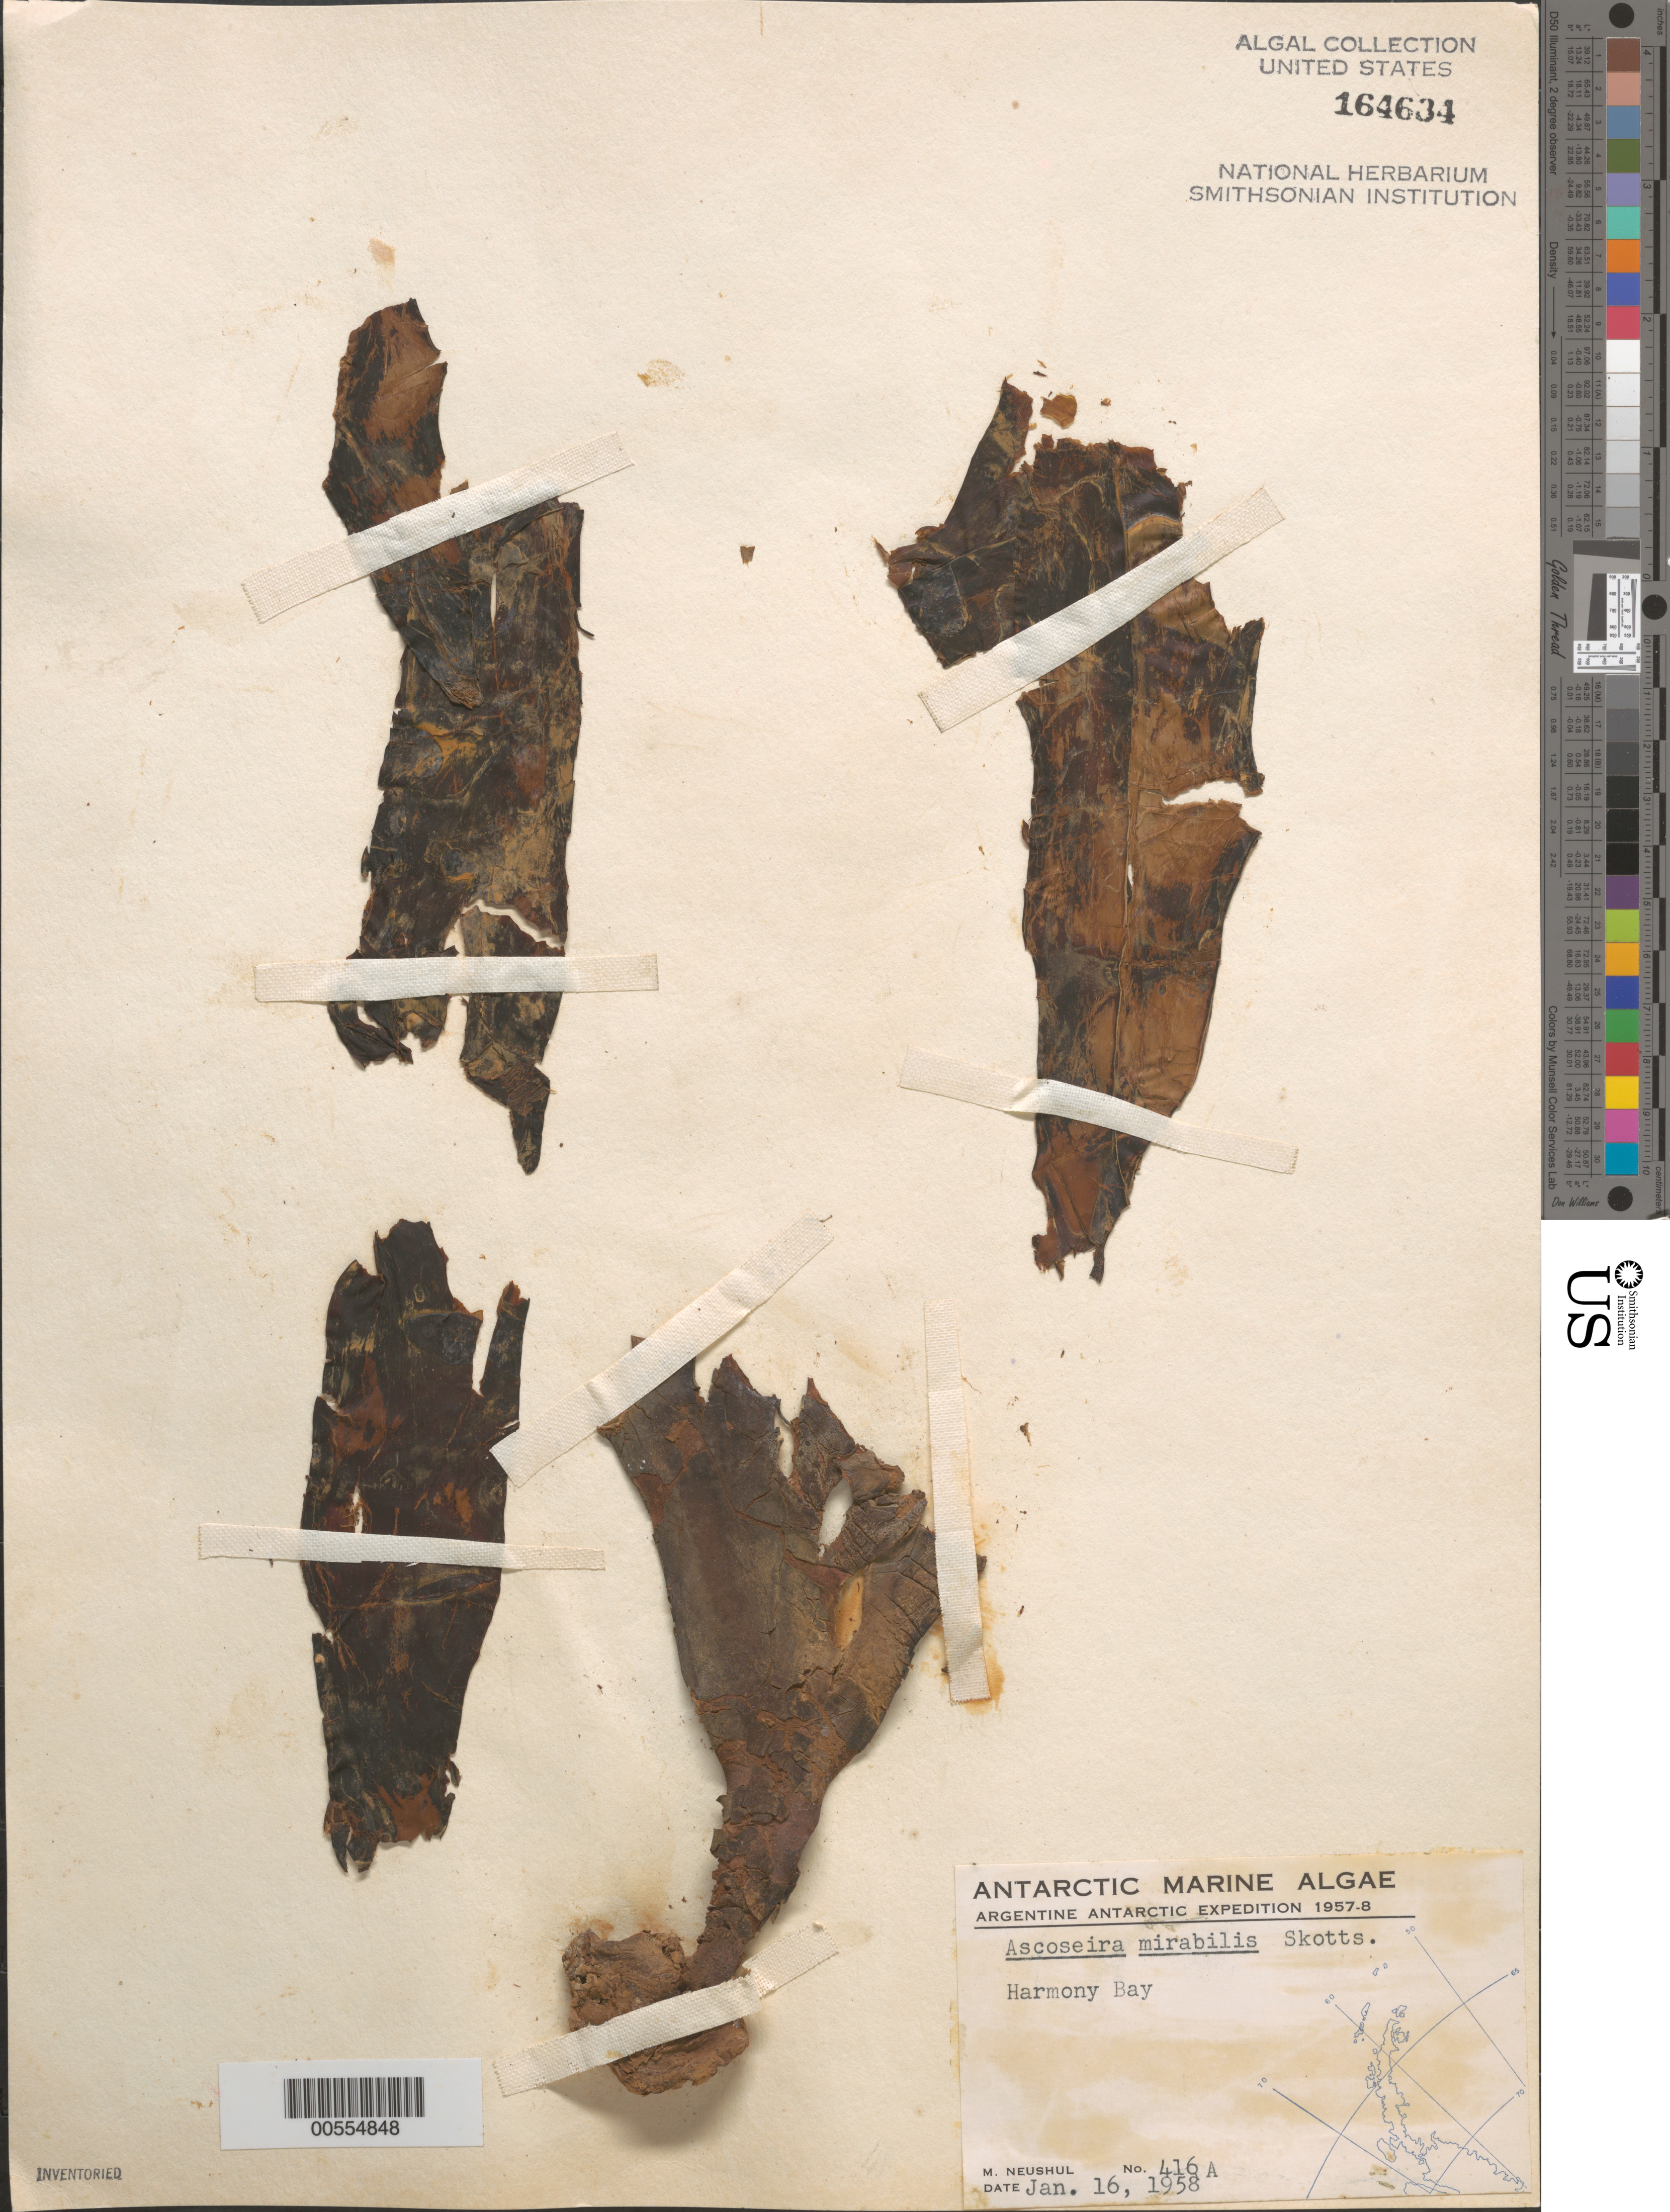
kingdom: Chromista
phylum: Ochrophyta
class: Phaeophyceae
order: Ascoseirales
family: Ascoseiraceae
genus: Ascoseira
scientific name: Ascoseira mirabilis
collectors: M. Neushul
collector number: Neushul 416a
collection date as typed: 16 Jan 1958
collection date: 1958-01-16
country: Antarctica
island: Nelson Island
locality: Harmony Bay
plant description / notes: Argentine Antarctic Expedition, 1957-1958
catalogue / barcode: US 164634